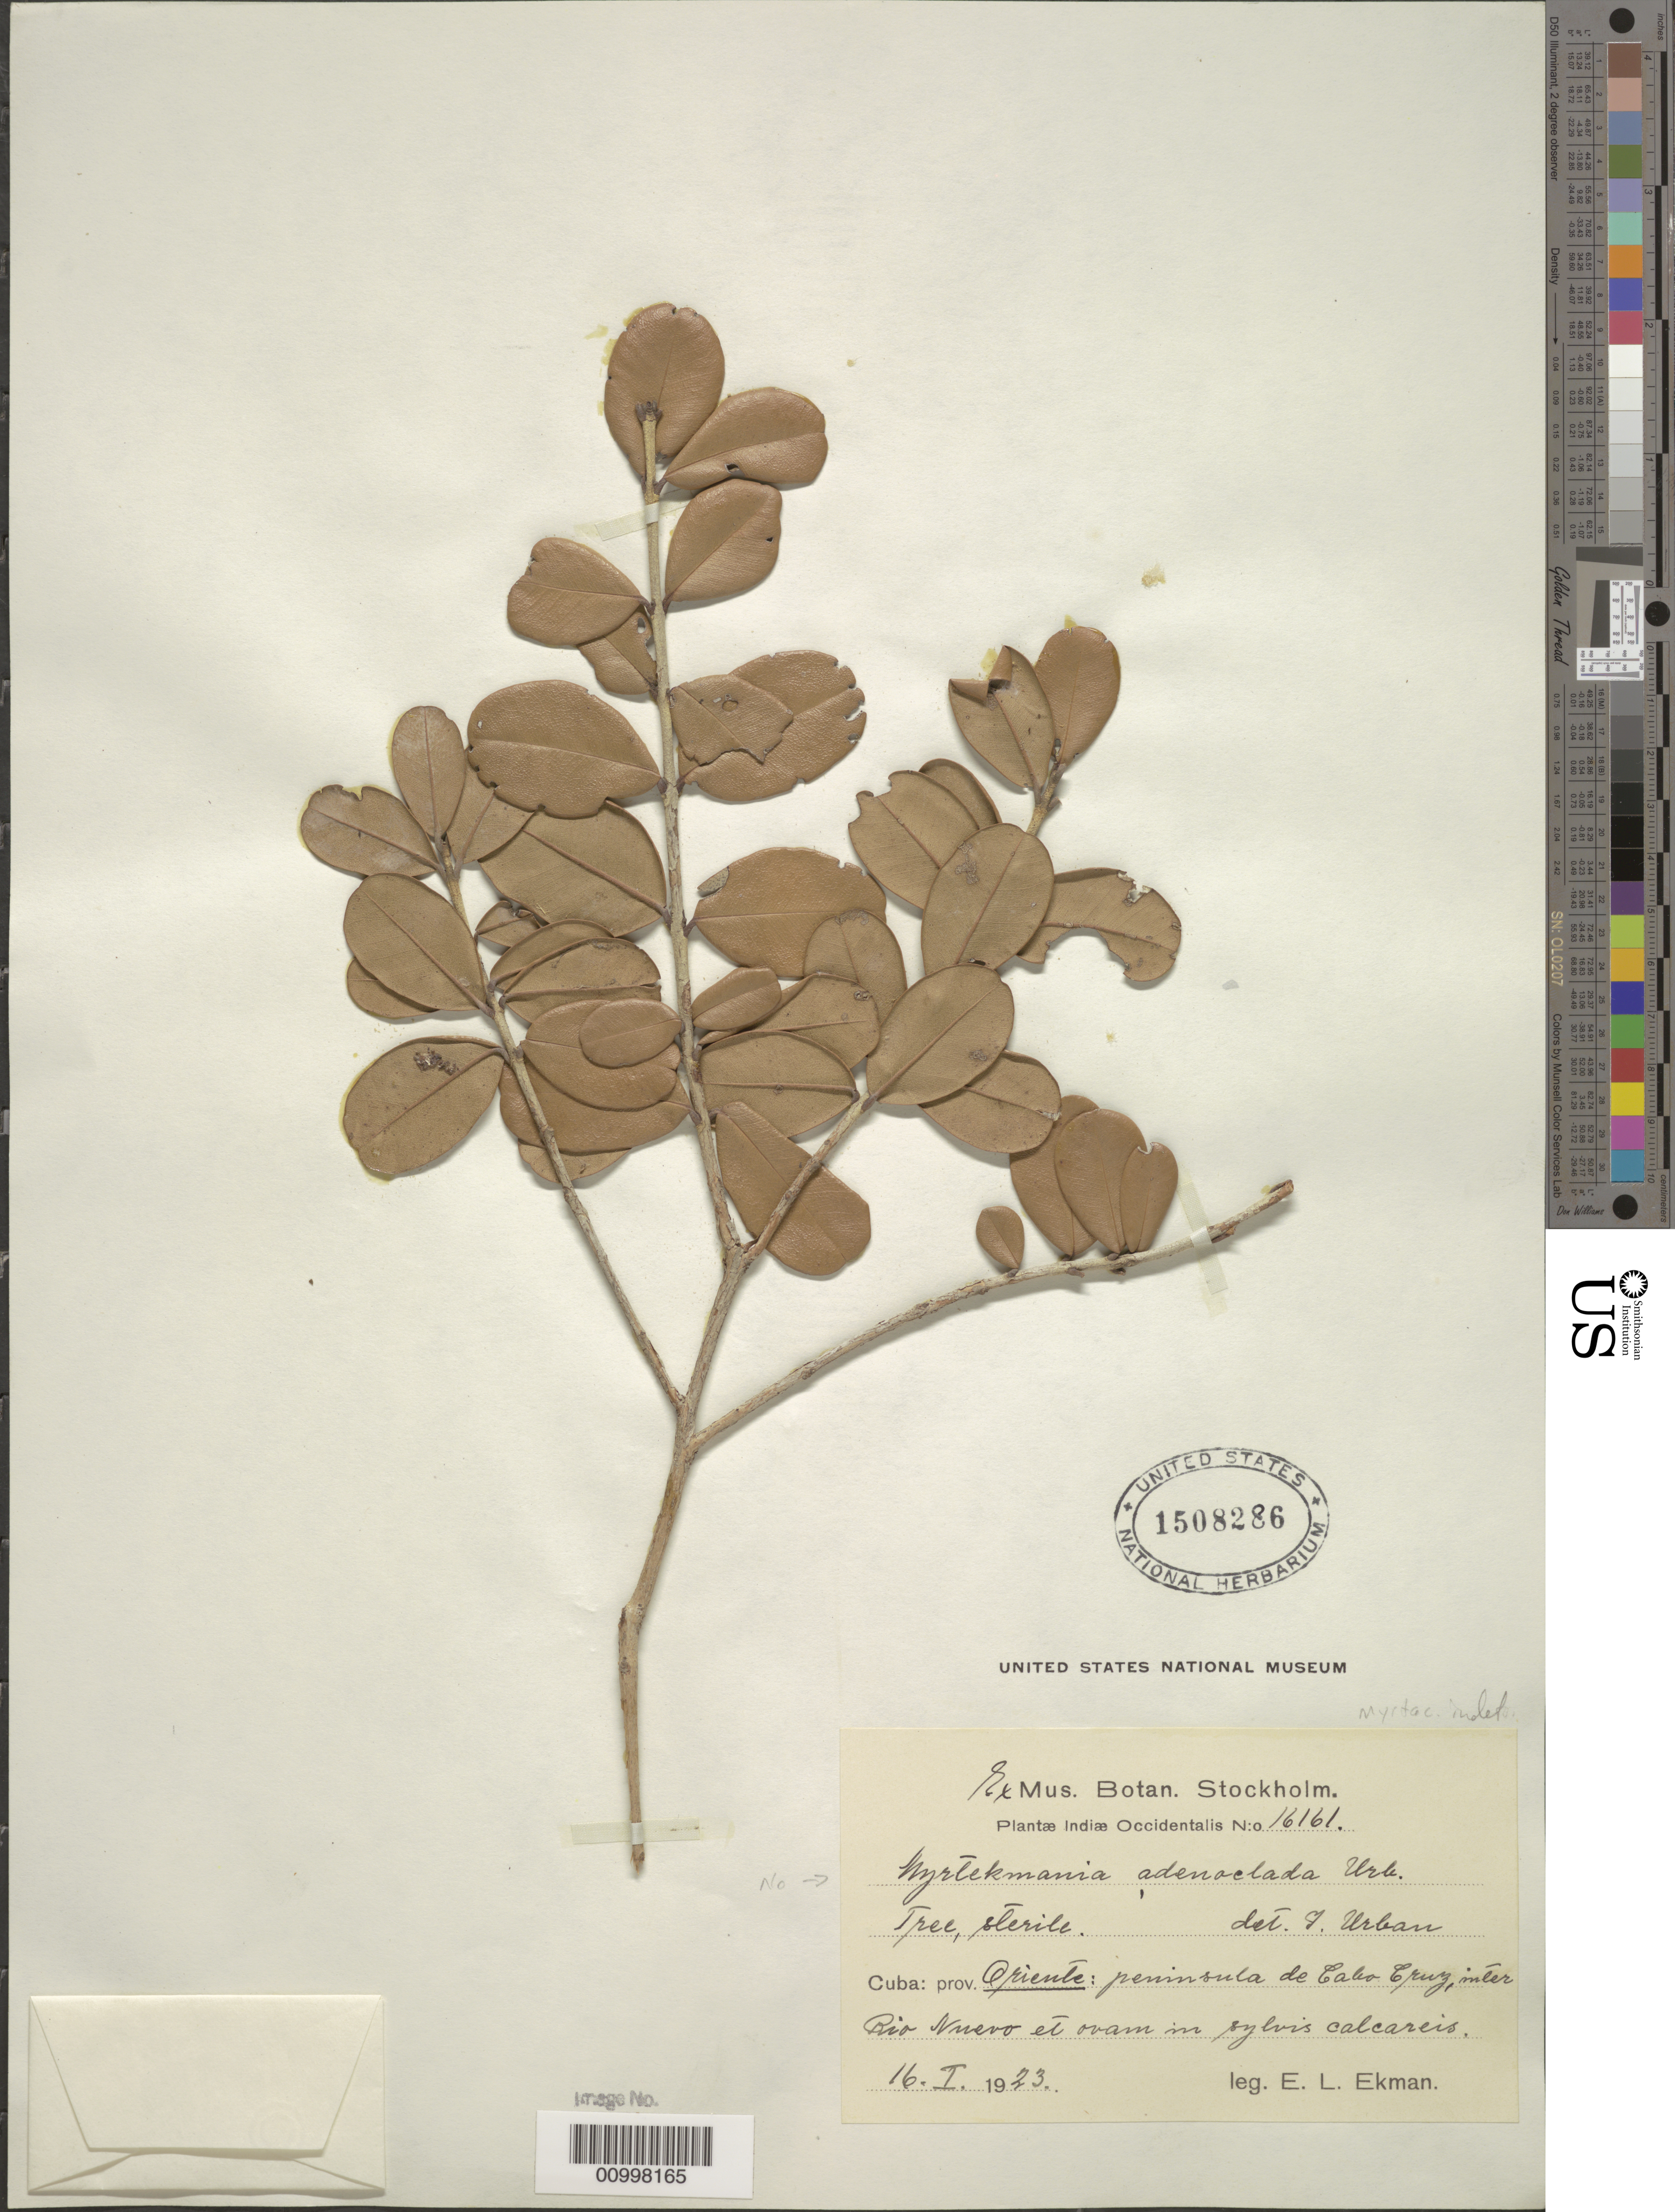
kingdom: Plantae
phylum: Tracheophyta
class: Magnoliopsida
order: Myrtales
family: Myrtaceae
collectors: E. L. Ekman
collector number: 16161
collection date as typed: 16 Jan 1923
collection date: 1923-01-16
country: Cuba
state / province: Oriente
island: Cuba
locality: Peninsula de Cabo Cruz, inter Rio Nuevo et ovam im sylvis calcareis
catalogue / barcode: US 1508286